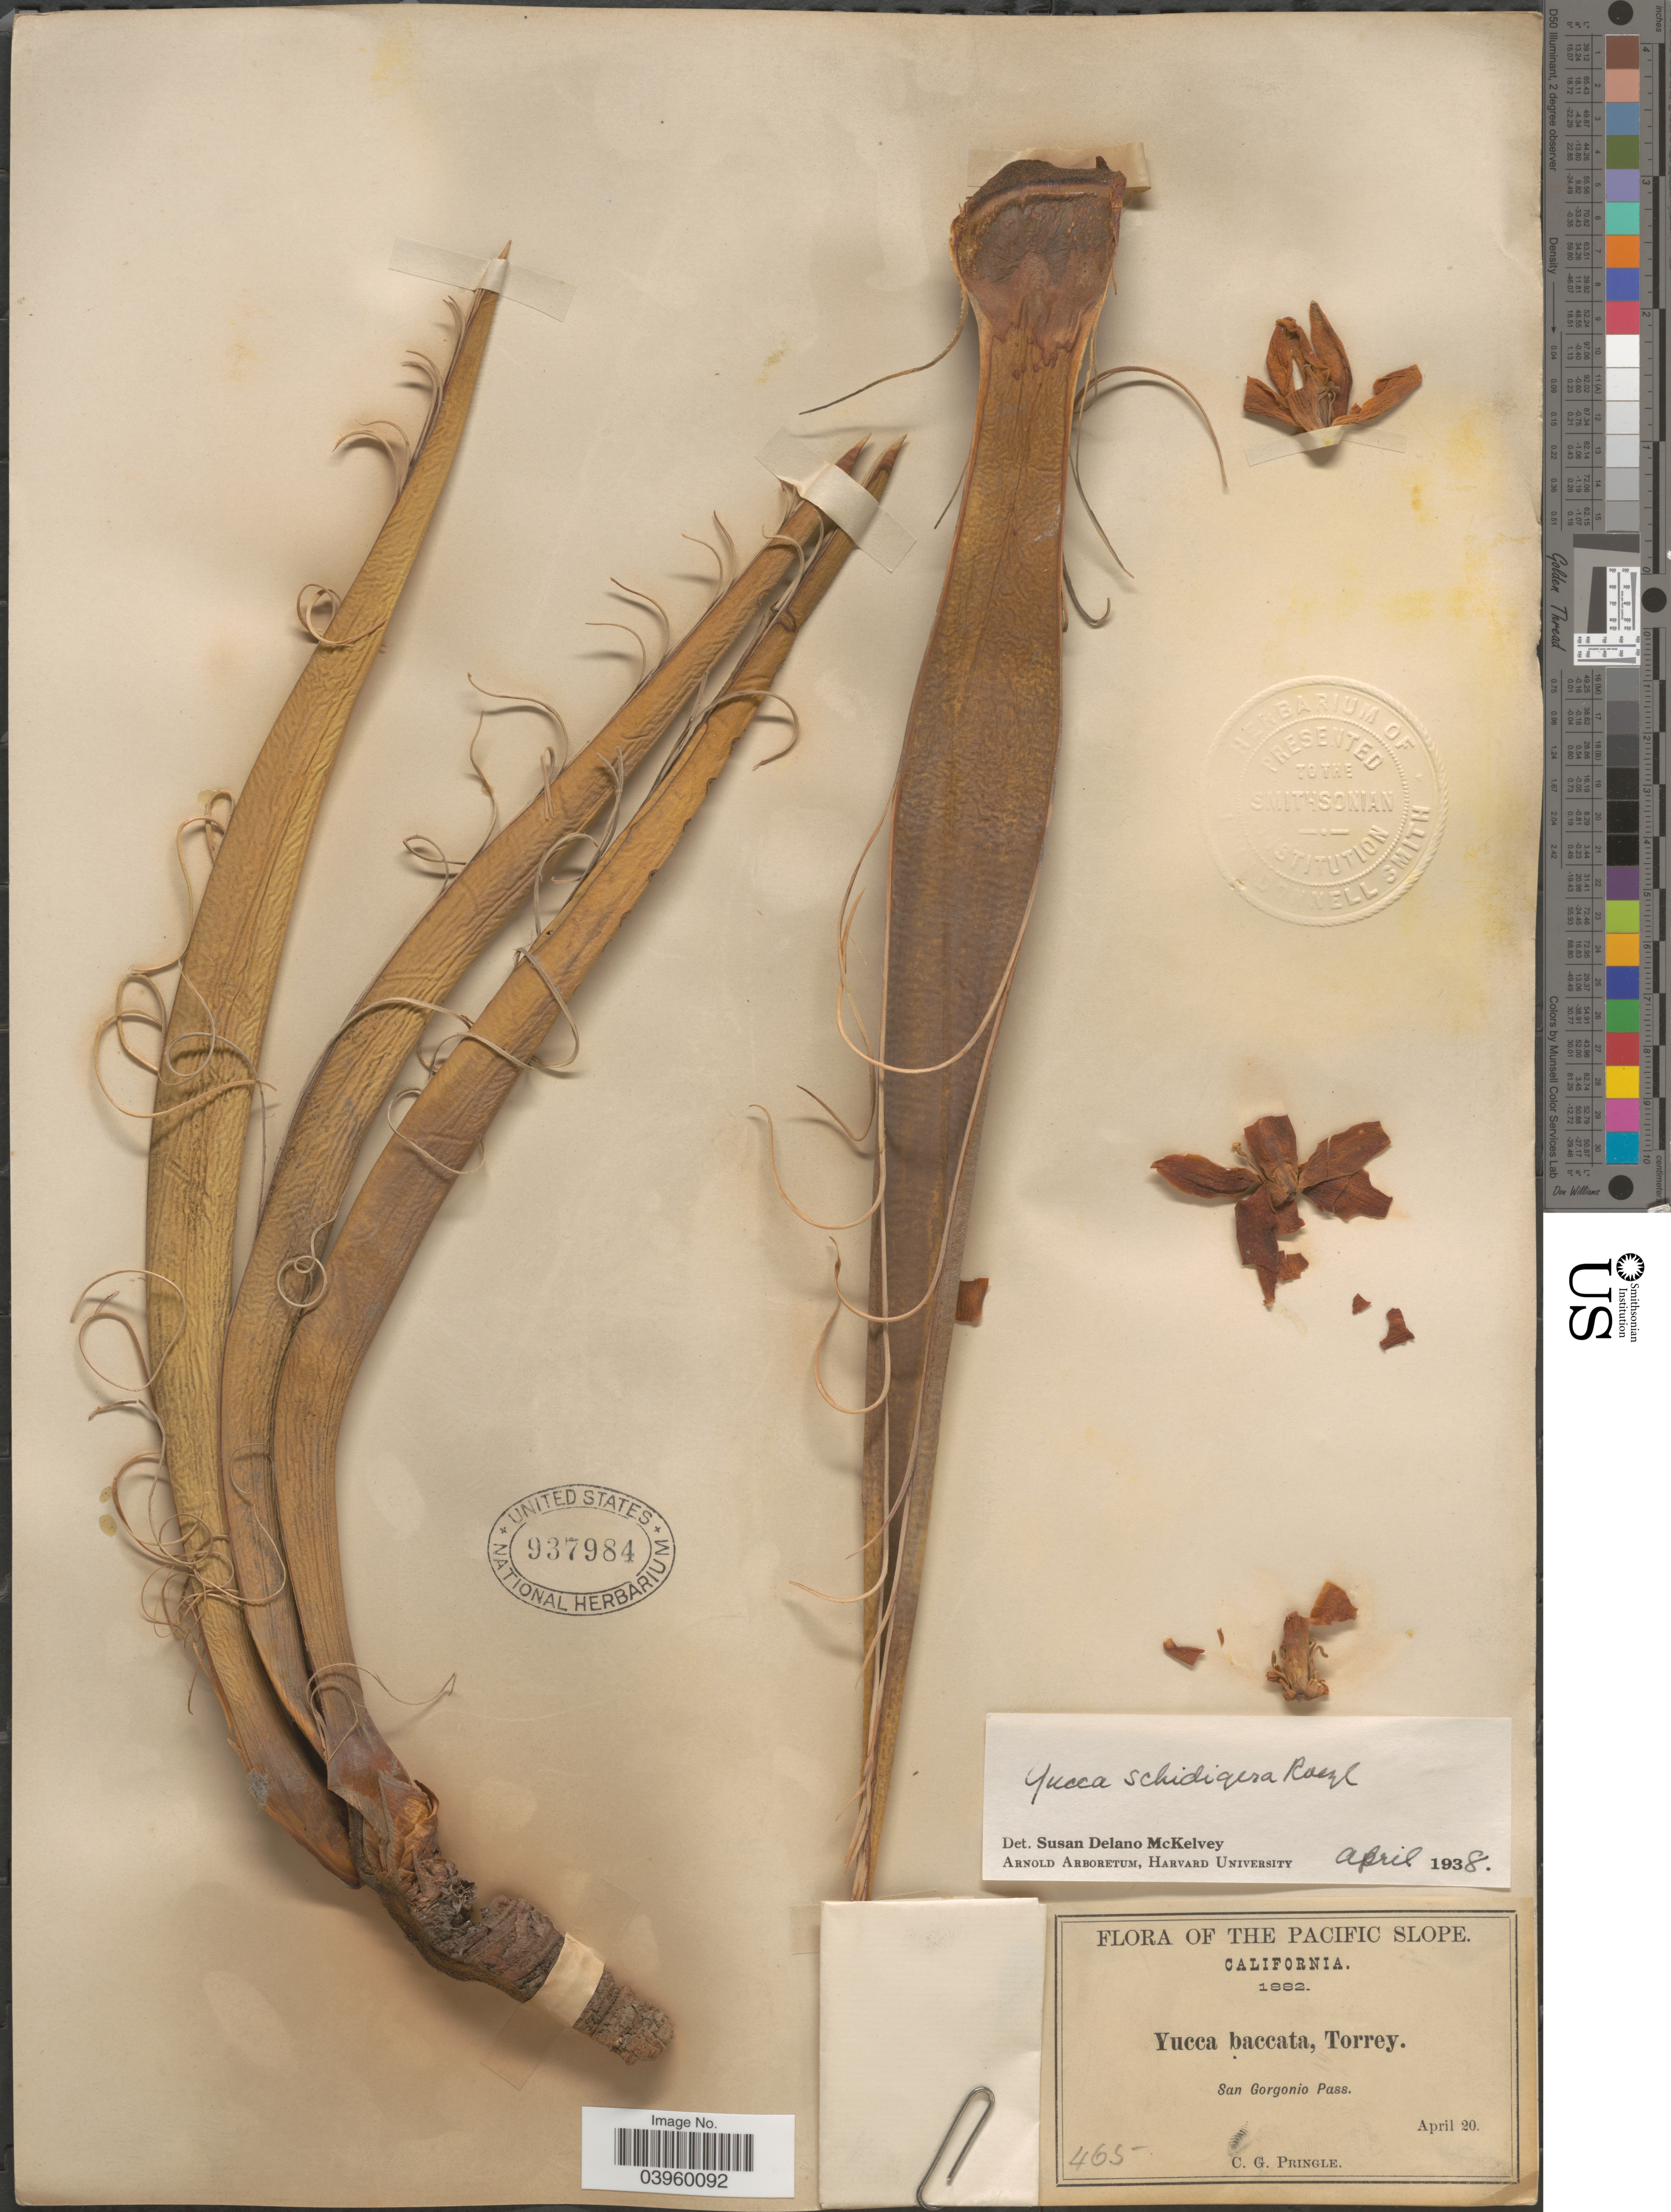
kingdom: Plantae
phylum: Tracheophyta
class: Liliopsida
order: Asparagales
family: Asparagaceae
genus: Yucca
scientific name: Yucca schidigera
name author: Roezl ex Ortgies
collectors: C. G. Pringle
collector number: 465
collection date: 1882-04-20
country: United States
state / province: California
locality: The Pacific Slope. San Gorgonio Pass.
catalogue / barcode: US 937984